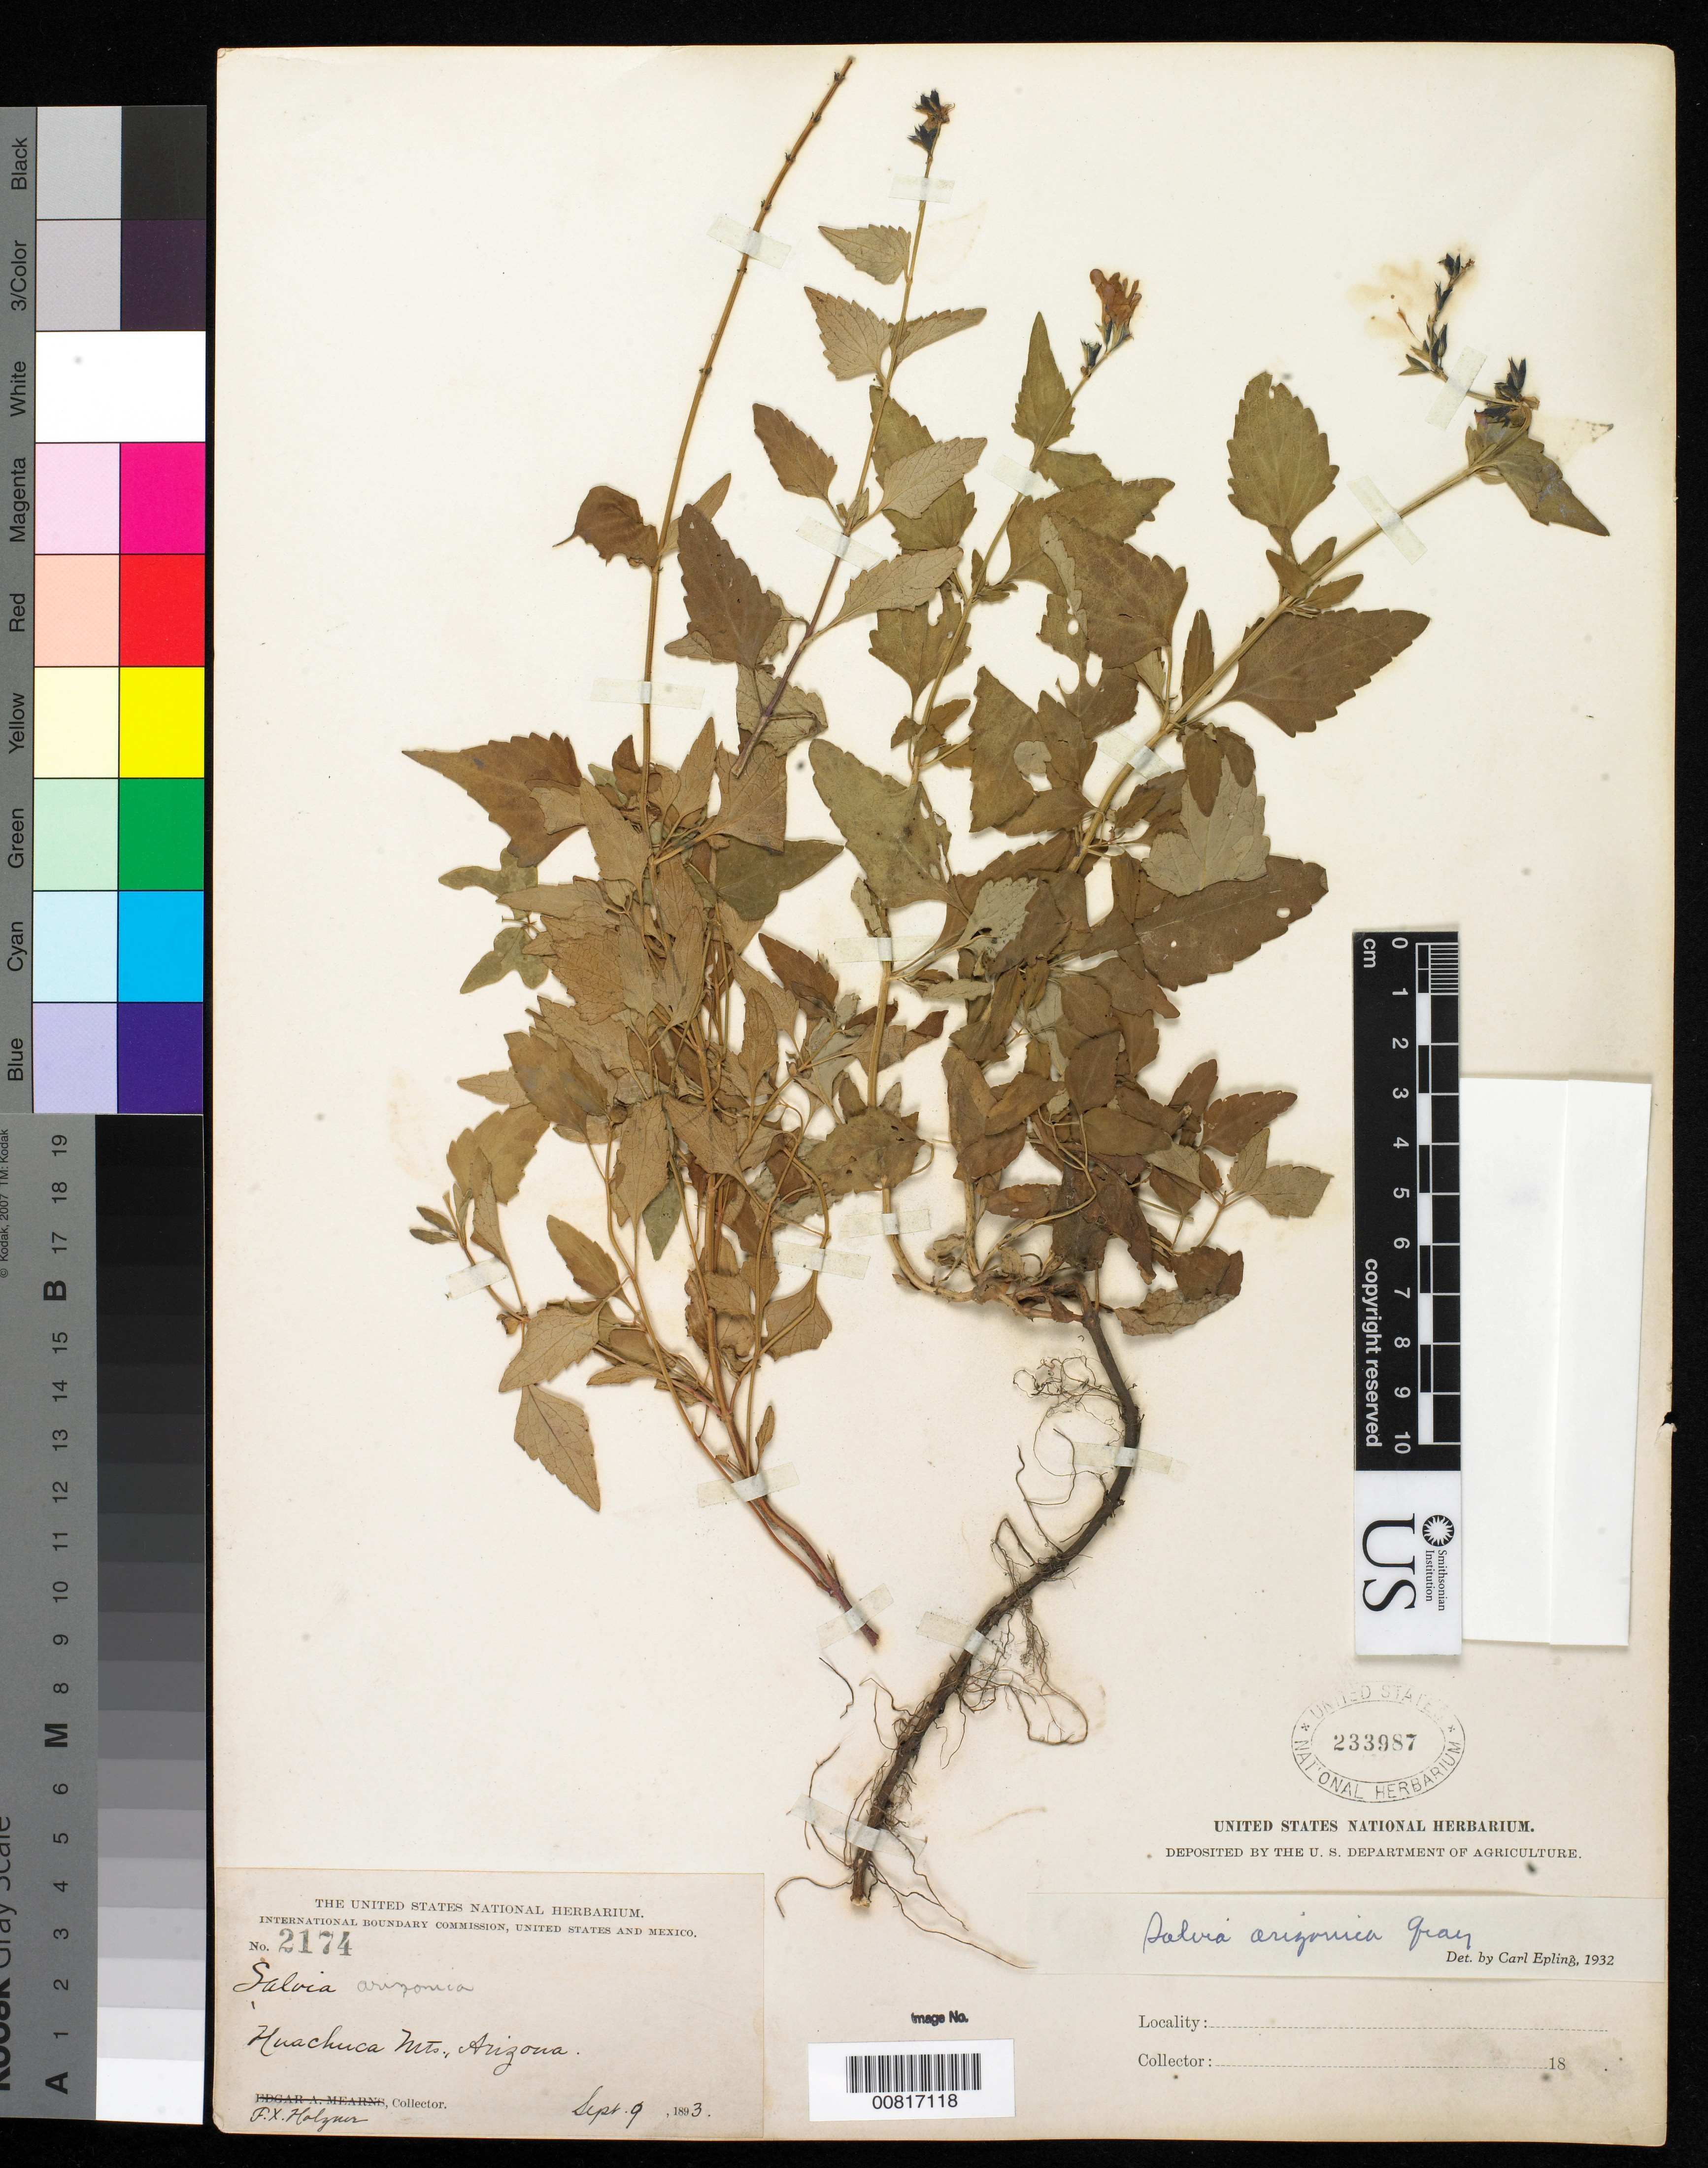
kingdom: Plantae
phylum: Tracheophyta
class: Magnoliopsida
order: Lamiales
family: Lamiaceae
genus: Salvia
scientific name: Salvia arizonica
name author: A. Gray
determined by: Epling, C. C.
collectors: F. X. Holzner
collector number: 2174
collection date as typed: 09 Sep 1893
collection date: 1893-09-09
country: United States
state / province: Arizona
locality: Huachuca Mts.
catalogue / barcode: US 233987